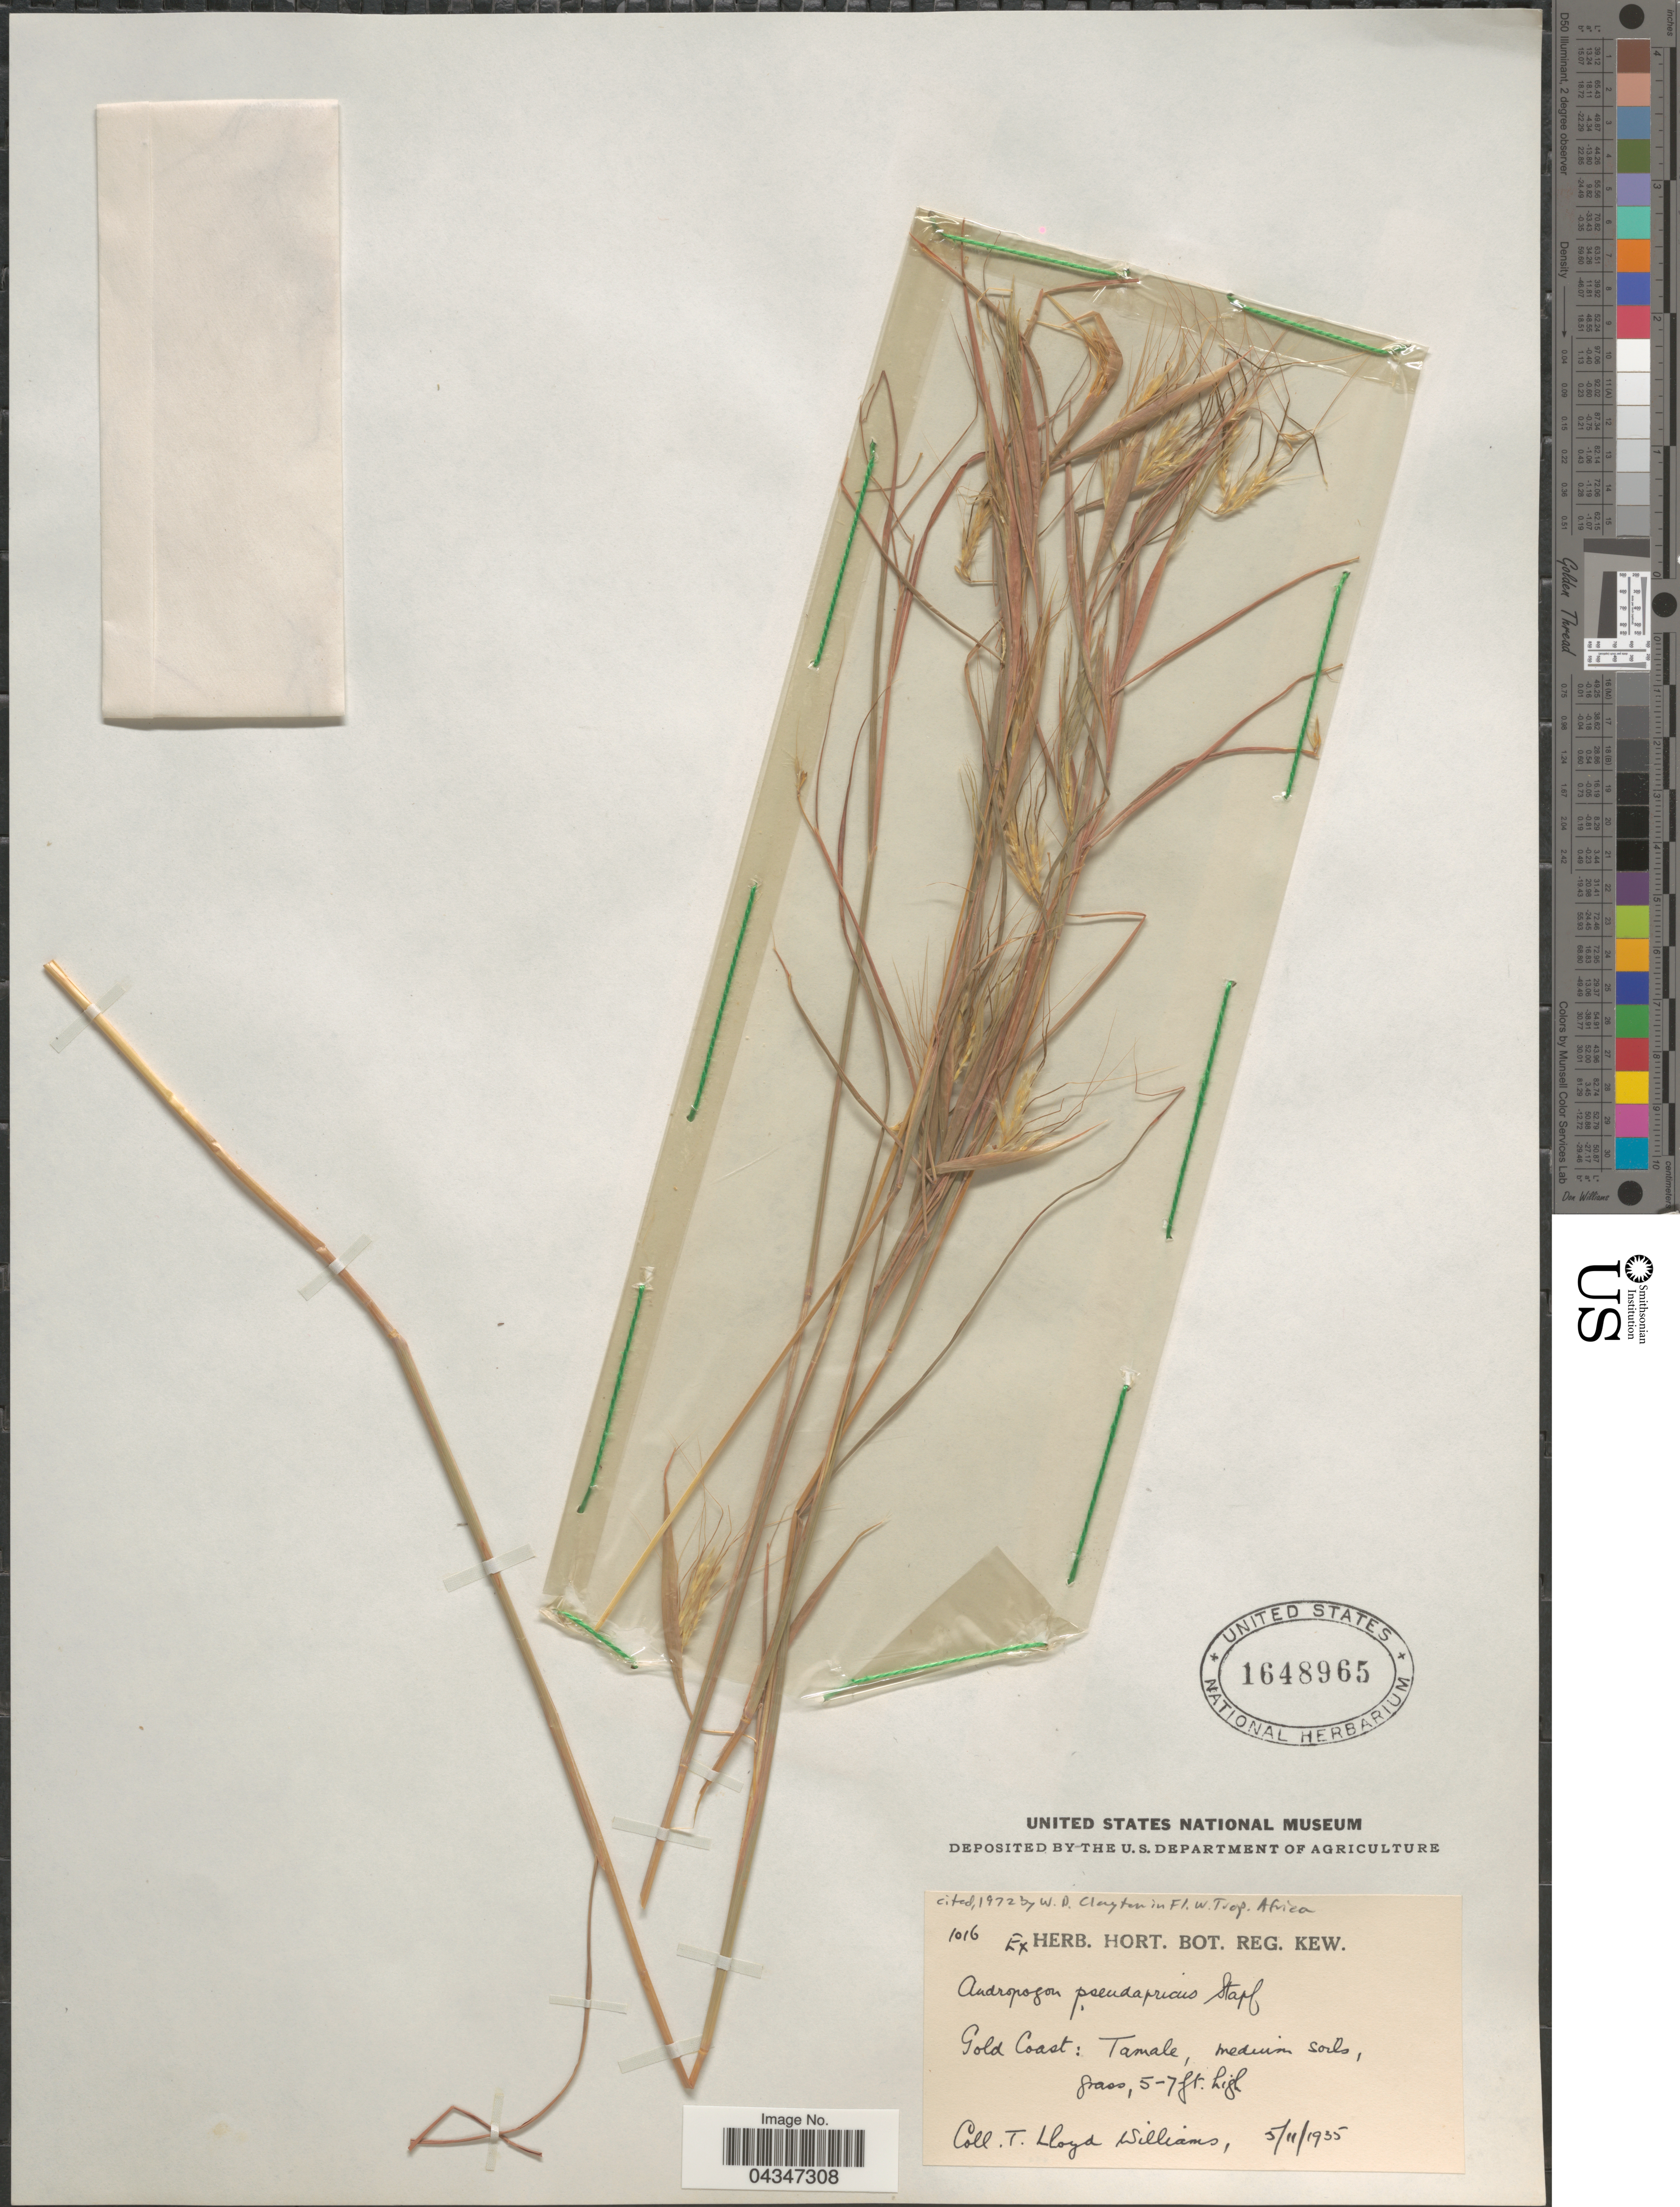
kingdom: Plantae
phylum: Tracheophyta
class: Liliopsida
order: Poales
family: Poaceae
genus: Andropogon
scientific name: Andropogon pseudapricus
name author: Stapf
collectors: T. Williams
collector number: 1016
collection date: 1955-11-05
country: Ghana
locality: Gold Coast: Tamale.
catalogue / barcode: US 1648965